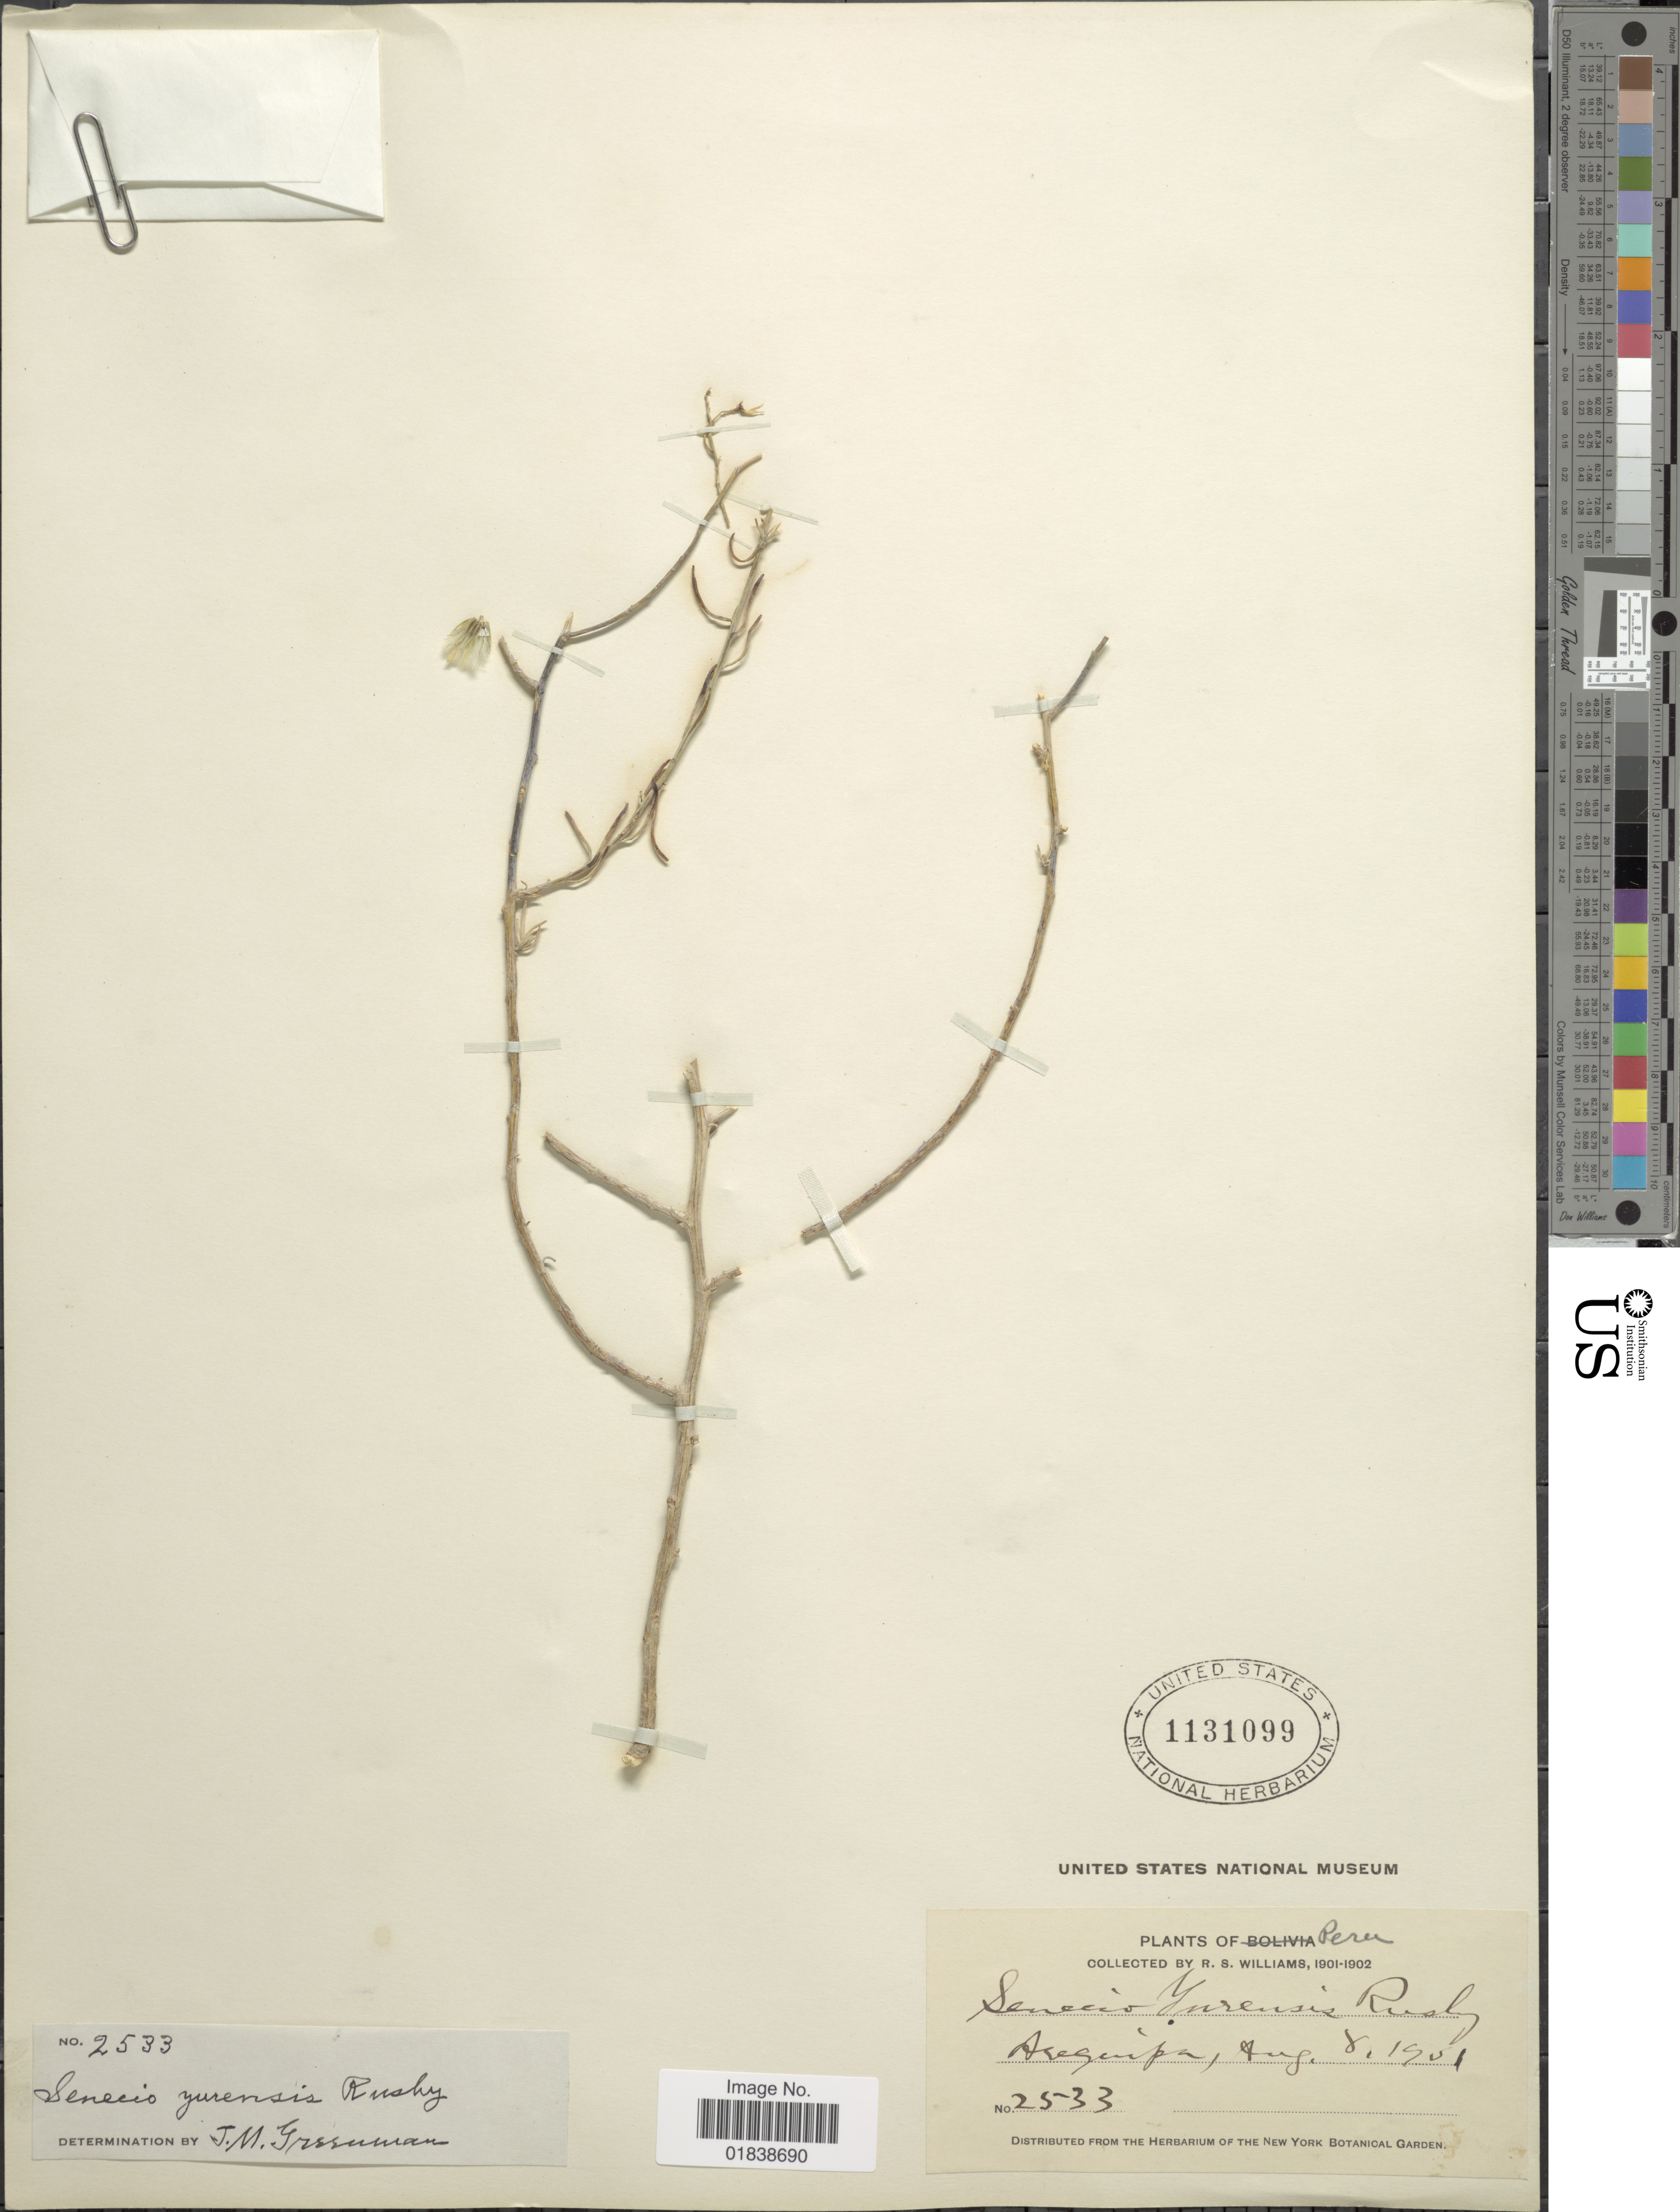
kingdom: Plantae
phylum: Tracheophyta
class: Magnoliopsida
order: Asterales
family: Asteraceae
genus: Senecio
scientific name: Senecio yurensis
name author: Rusby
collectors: R. S. Williams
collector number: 2533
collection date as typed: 08 Aug 1901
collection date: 1901-08-08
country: Peru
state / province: Arequipa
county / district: Arequipa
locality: Arequipa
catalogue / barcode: US 1131099